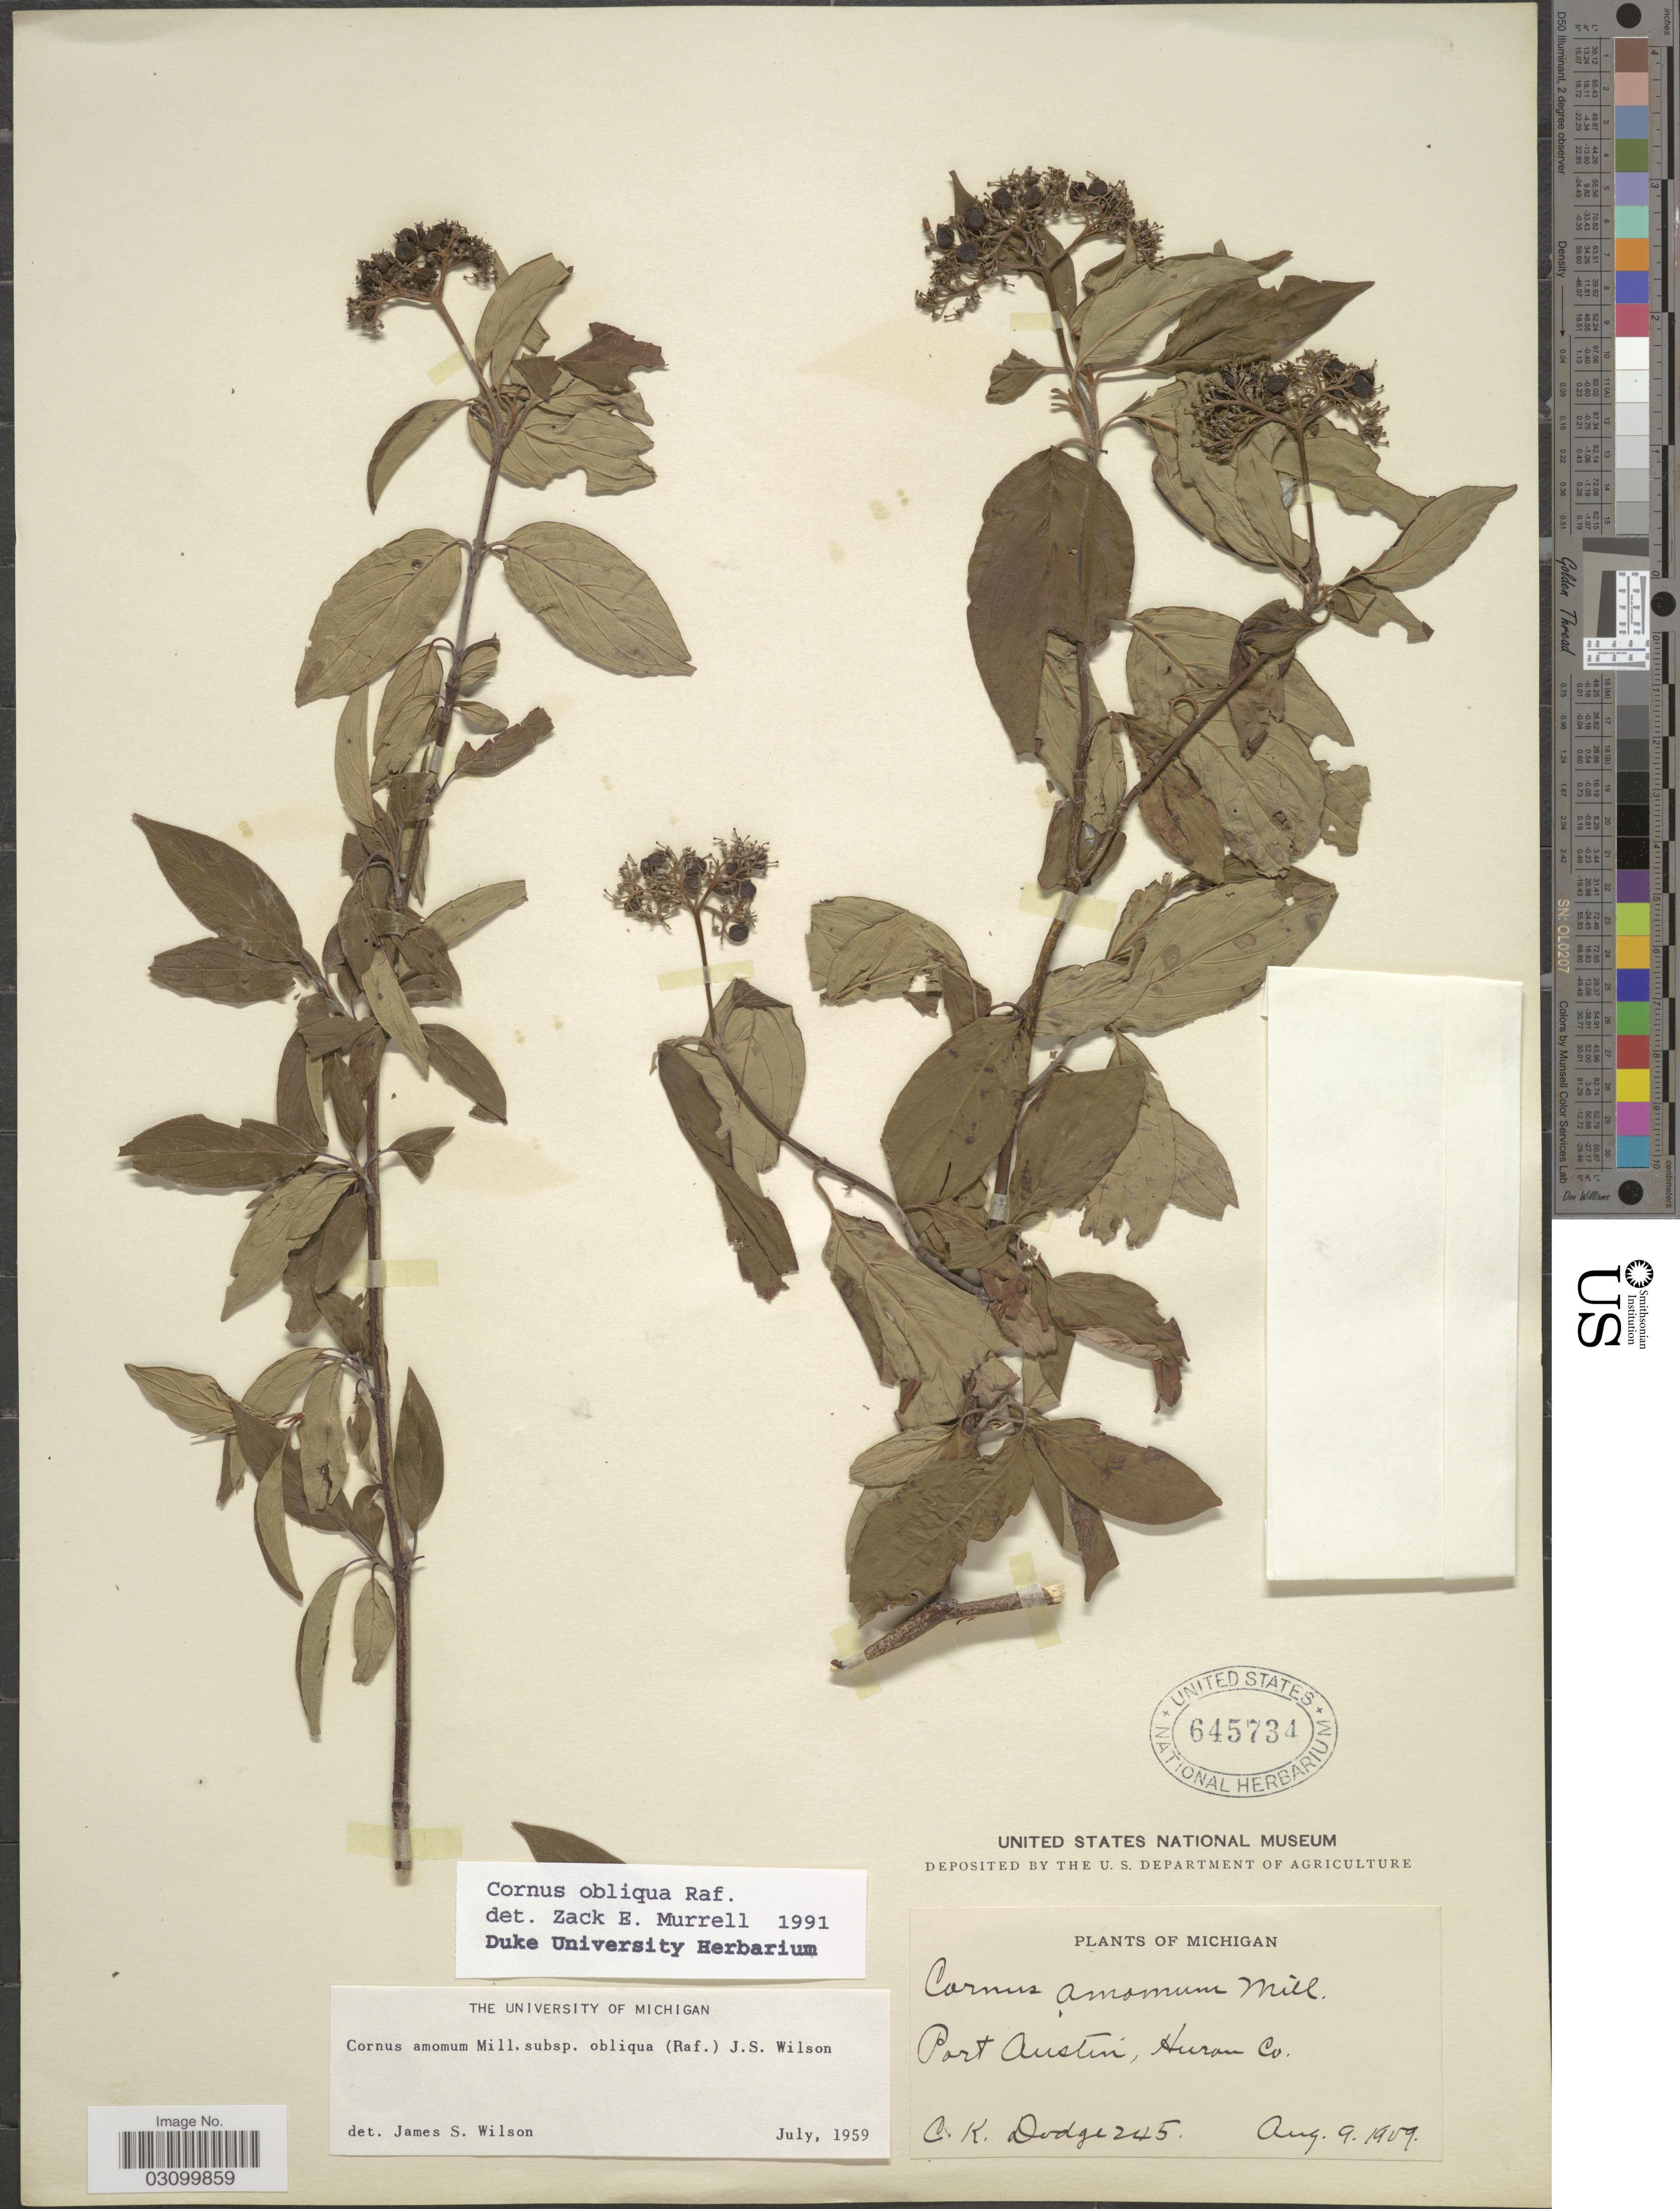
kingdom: Plantae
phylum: Tracheophyta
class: Magnoliopsida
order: Cornales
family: Cornaceae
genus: Cornus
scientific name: Cornus obliqua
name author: Raf.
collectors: C. Dodge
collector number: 245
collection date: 1909-08-09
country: United States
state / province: Michigan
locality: Port Austin, Huron Co.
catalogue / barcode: US 645734